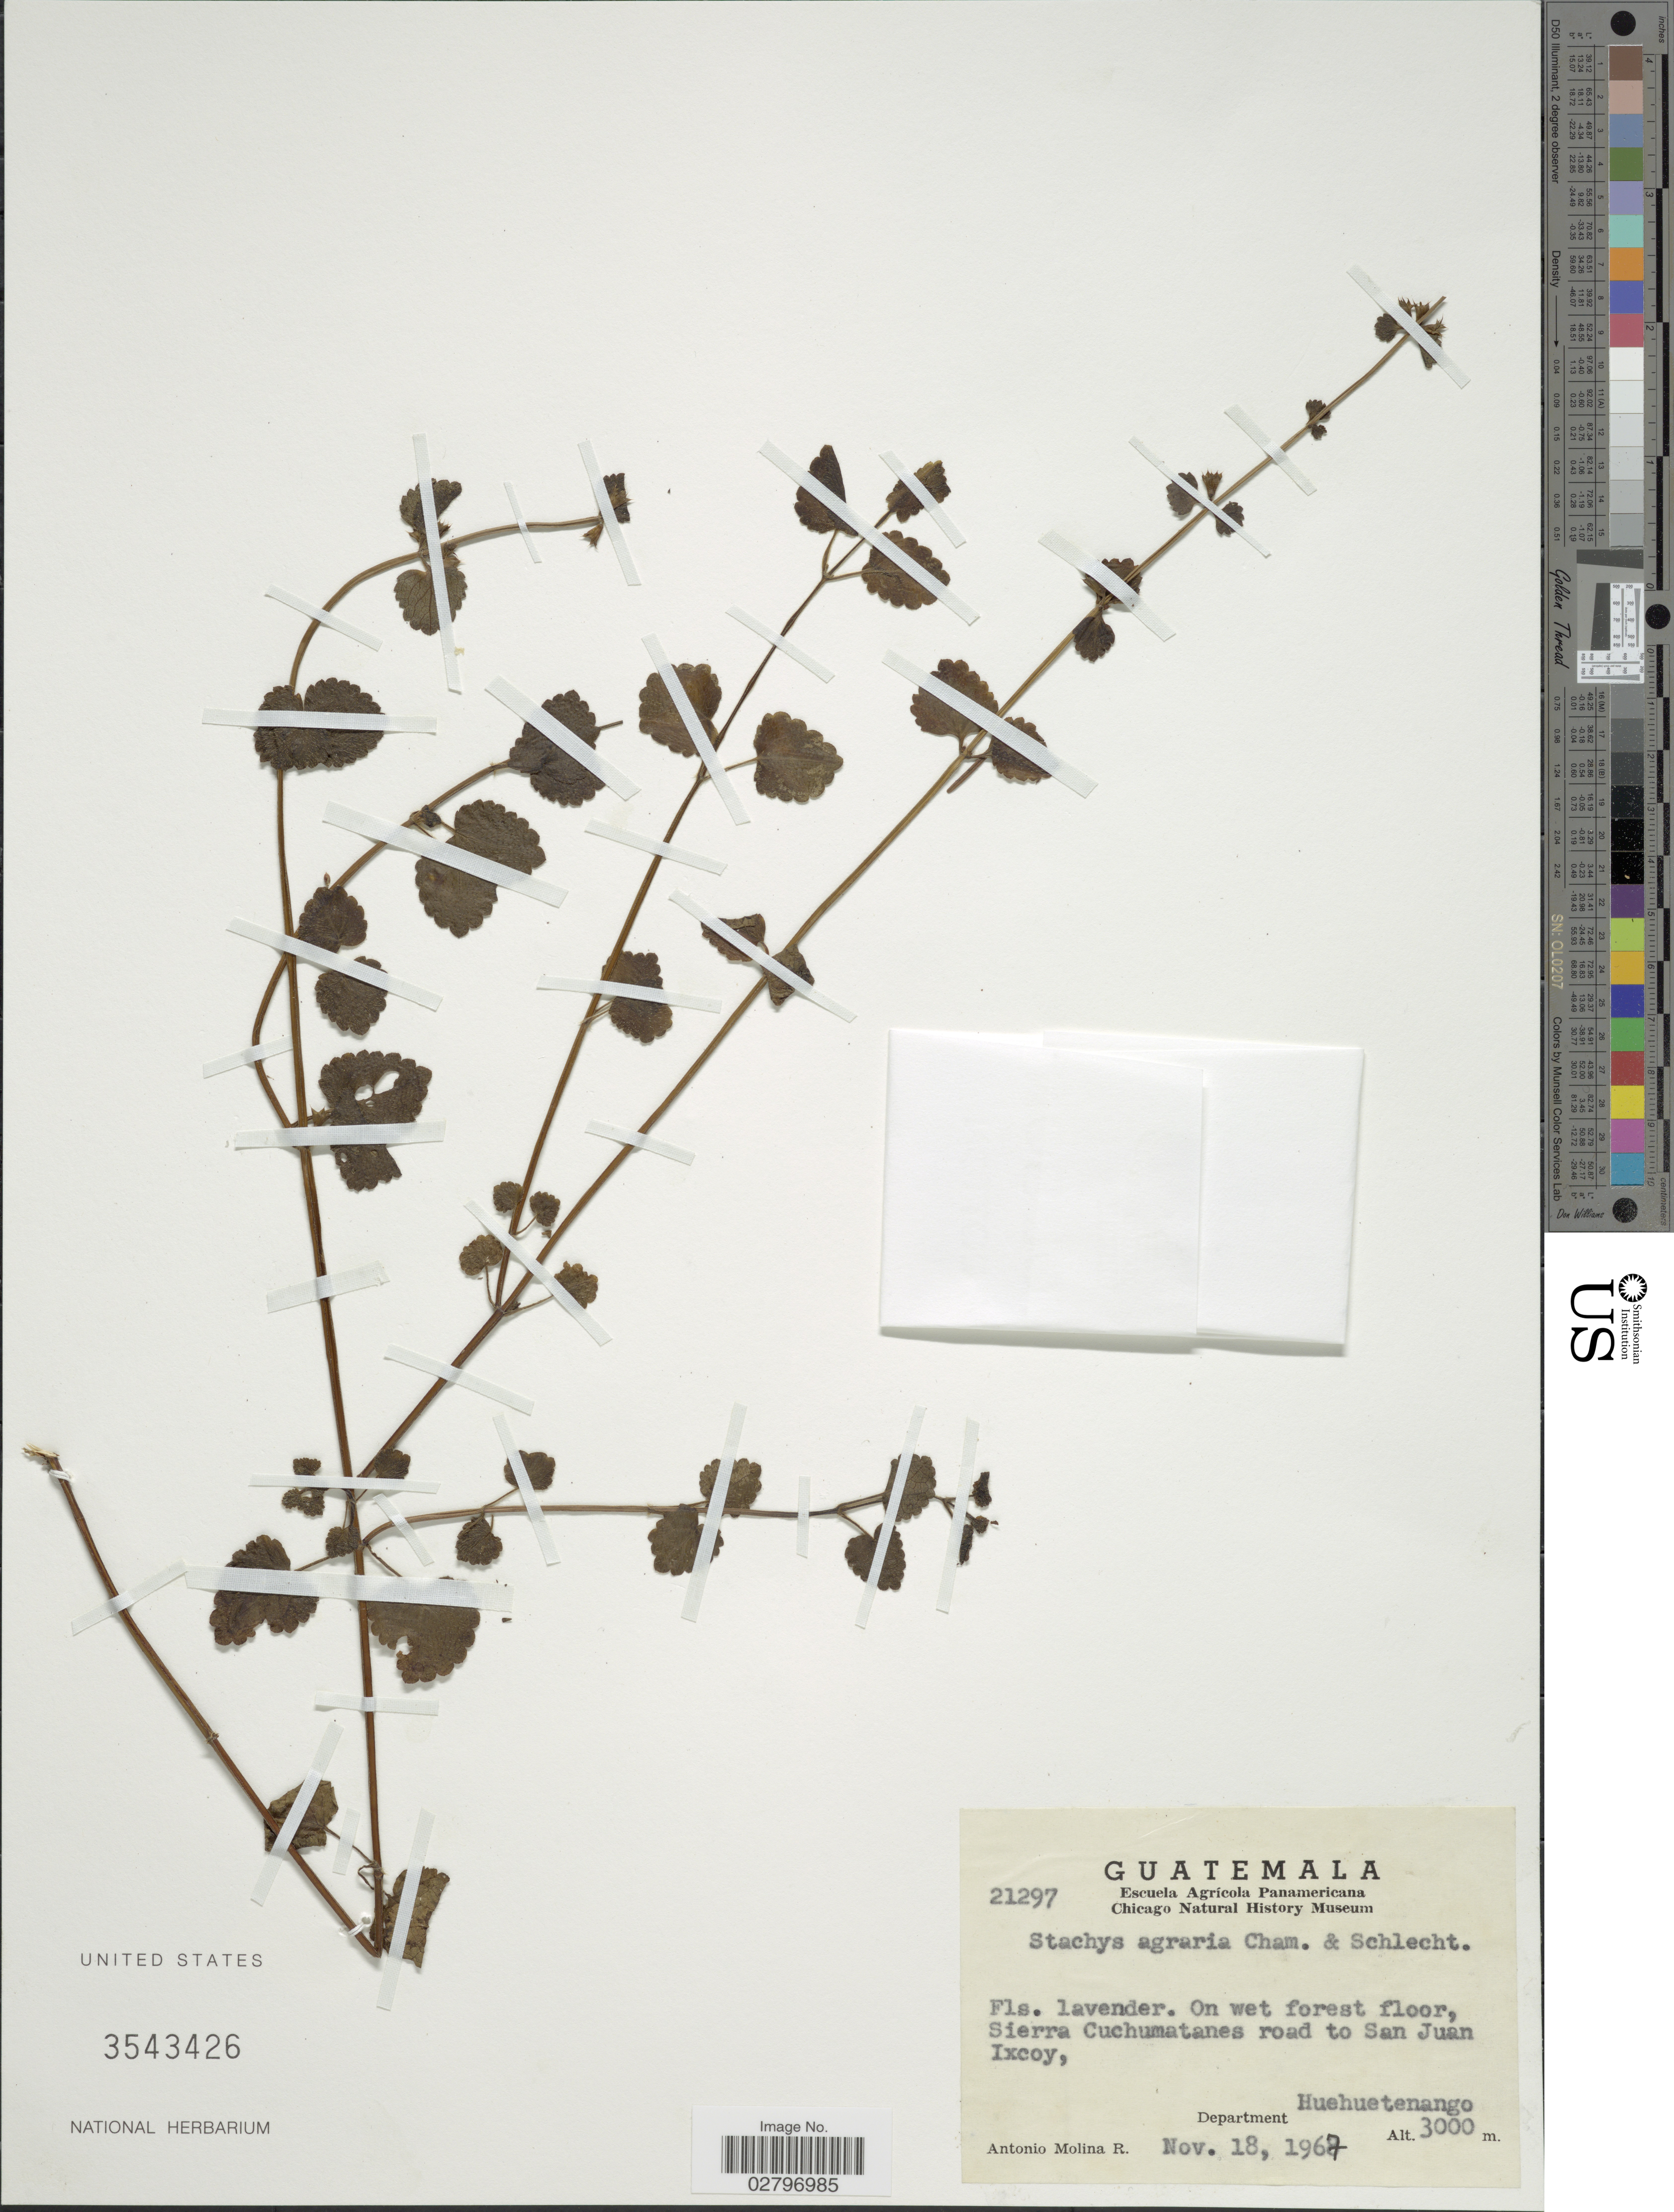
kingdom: Plantae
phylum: Tracheophyta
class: Magnoliopsida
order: Lamiales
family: Lamiaceae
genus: Stachys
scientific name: Stachys agraria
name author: Schltdl. & Cham.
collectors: A. Molina R.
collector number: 21297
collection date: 1967-11-18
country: Guatemala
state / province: Huehuetenango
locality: On wet forest floor, Sierra Cuchumatanes road to San Juan Ixcoy, Department Huehuetenango.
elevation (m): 3000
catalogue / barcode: US 3543426